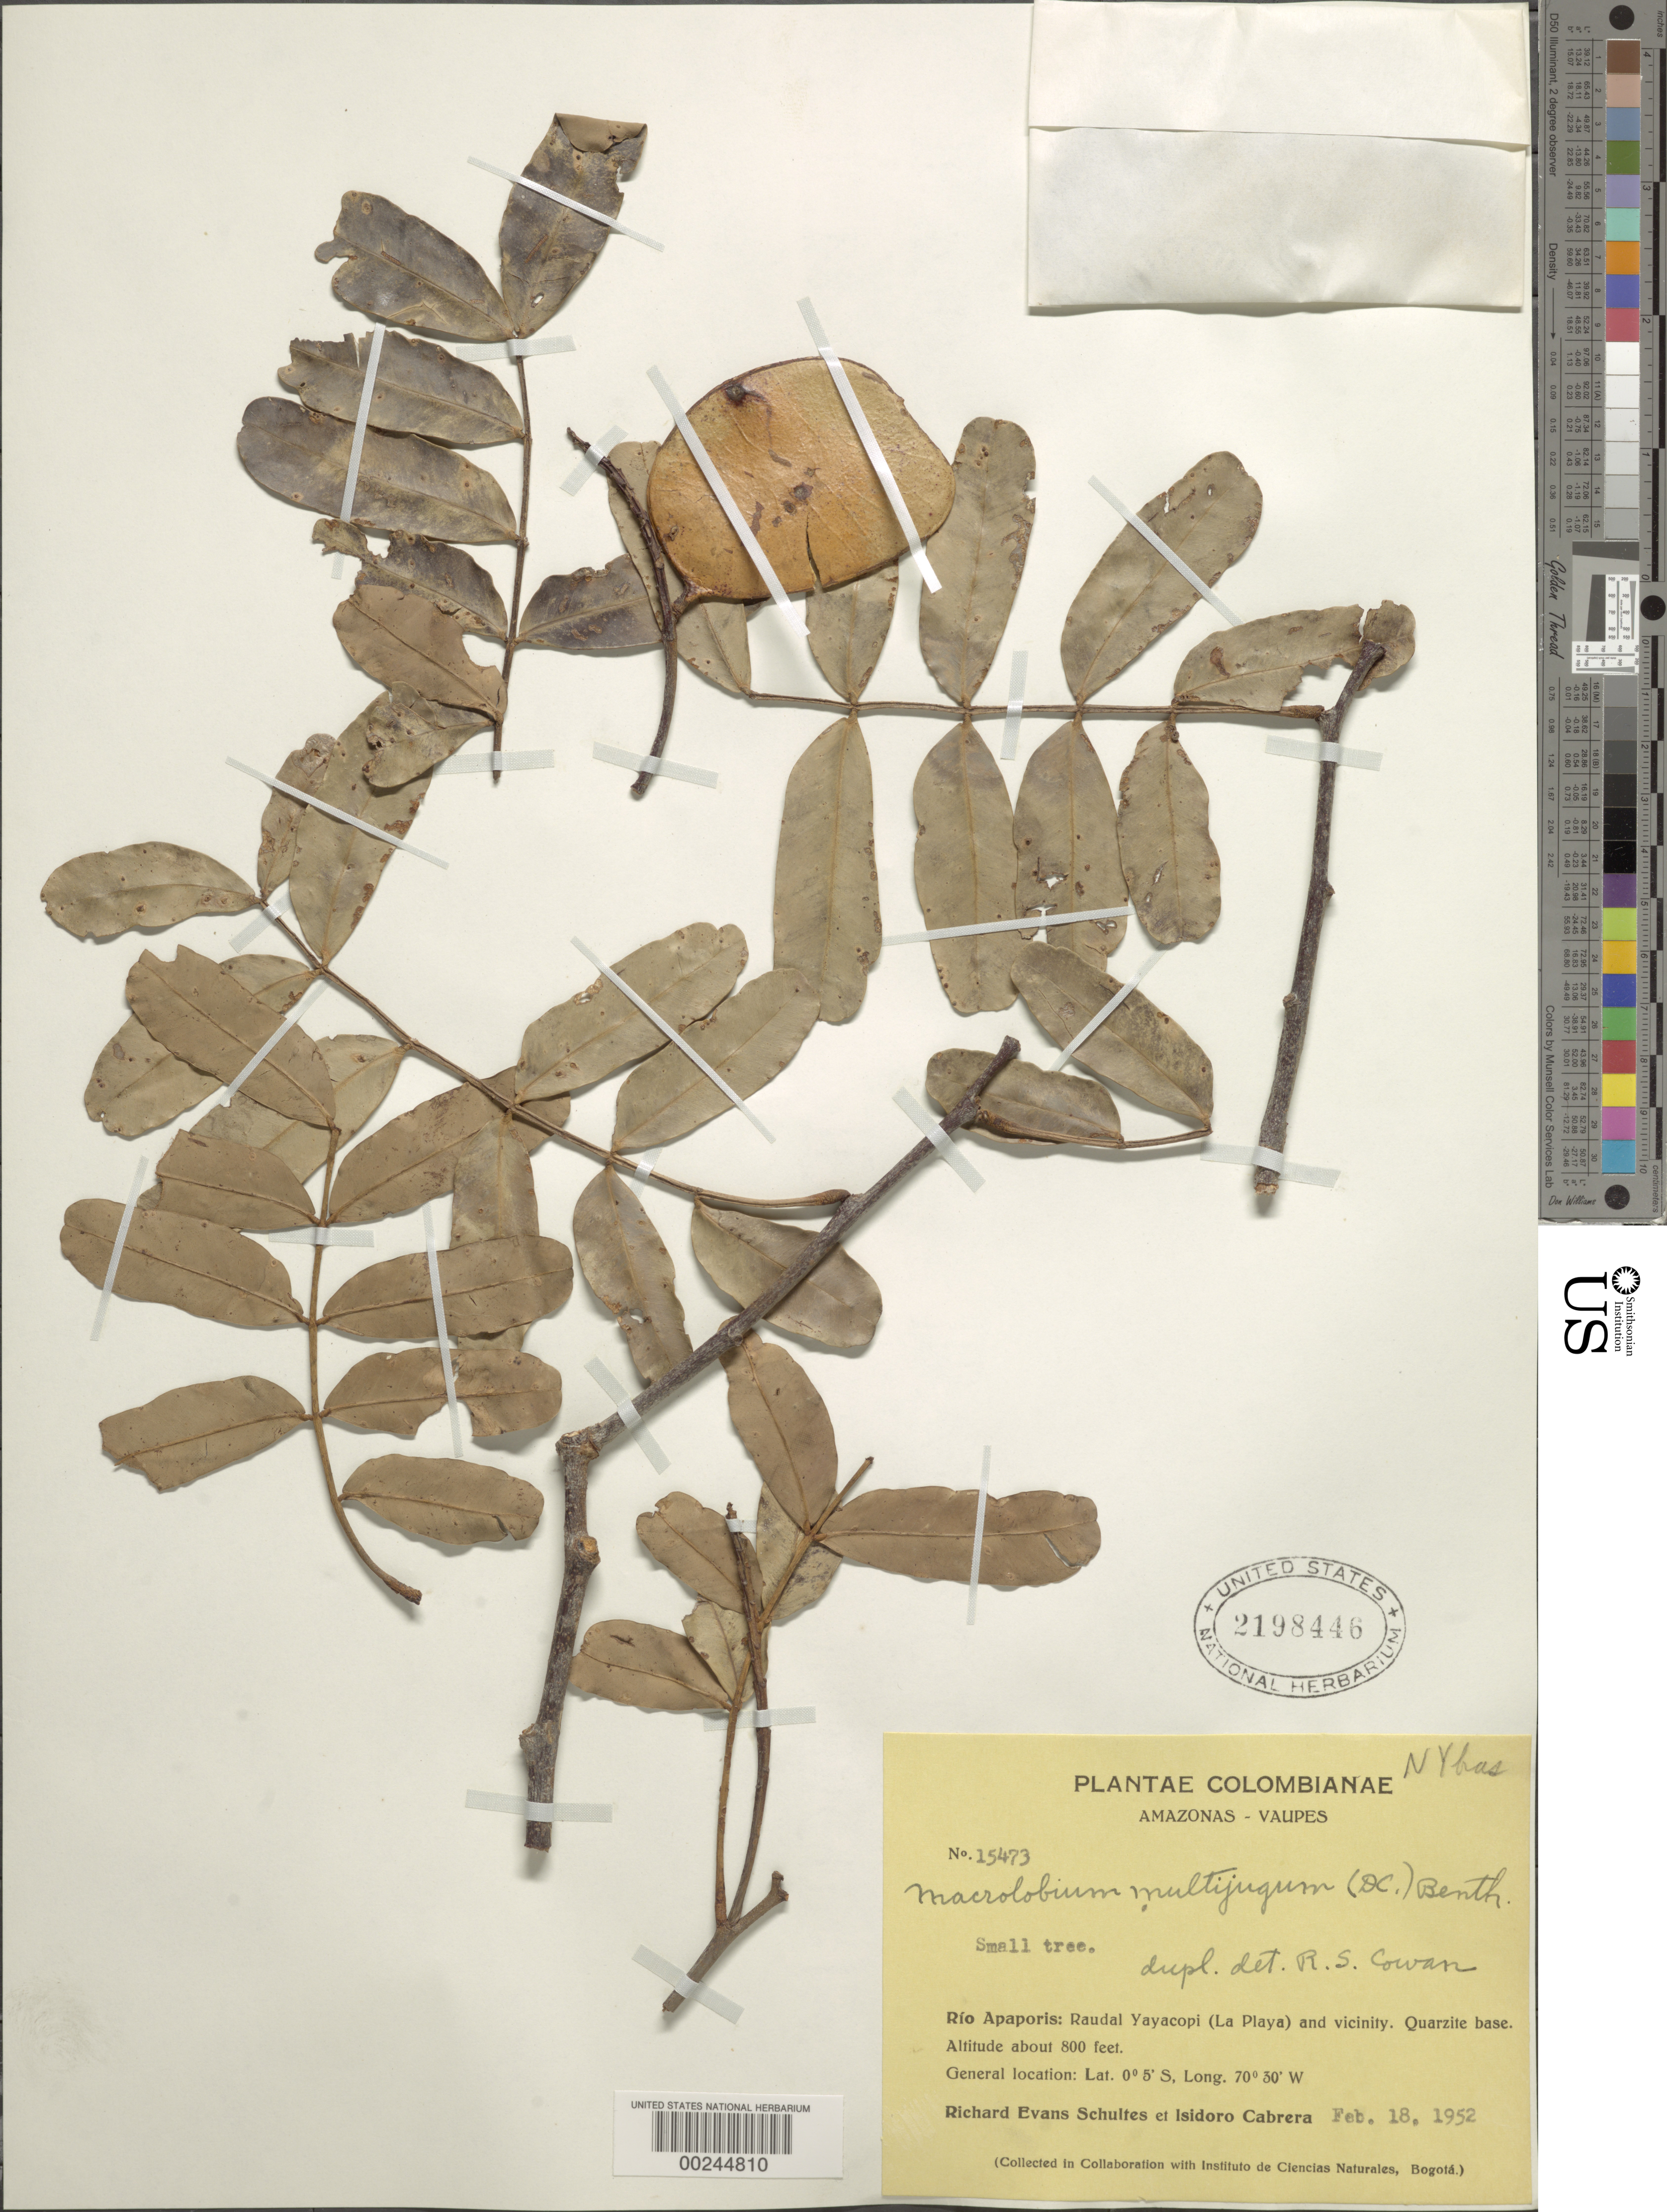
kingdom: Plantae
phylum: Tracheophyta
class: Magnoliopsida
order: Fabales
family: Fabaceae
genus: Macrolobium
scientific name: Macrolobium multijugum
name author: (DC.) Benth.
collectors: R. E. Schultes & I. Carera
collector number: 15473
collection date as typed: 18 Feb 1952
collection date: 1952-02-18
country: Colombia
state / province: Amazônas / Vaupés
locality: Rio Apaporis: Raudal Ya Yacopi (La Playa) and vicinity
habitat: Quarzite base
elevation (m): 244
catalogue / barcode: US 2198446